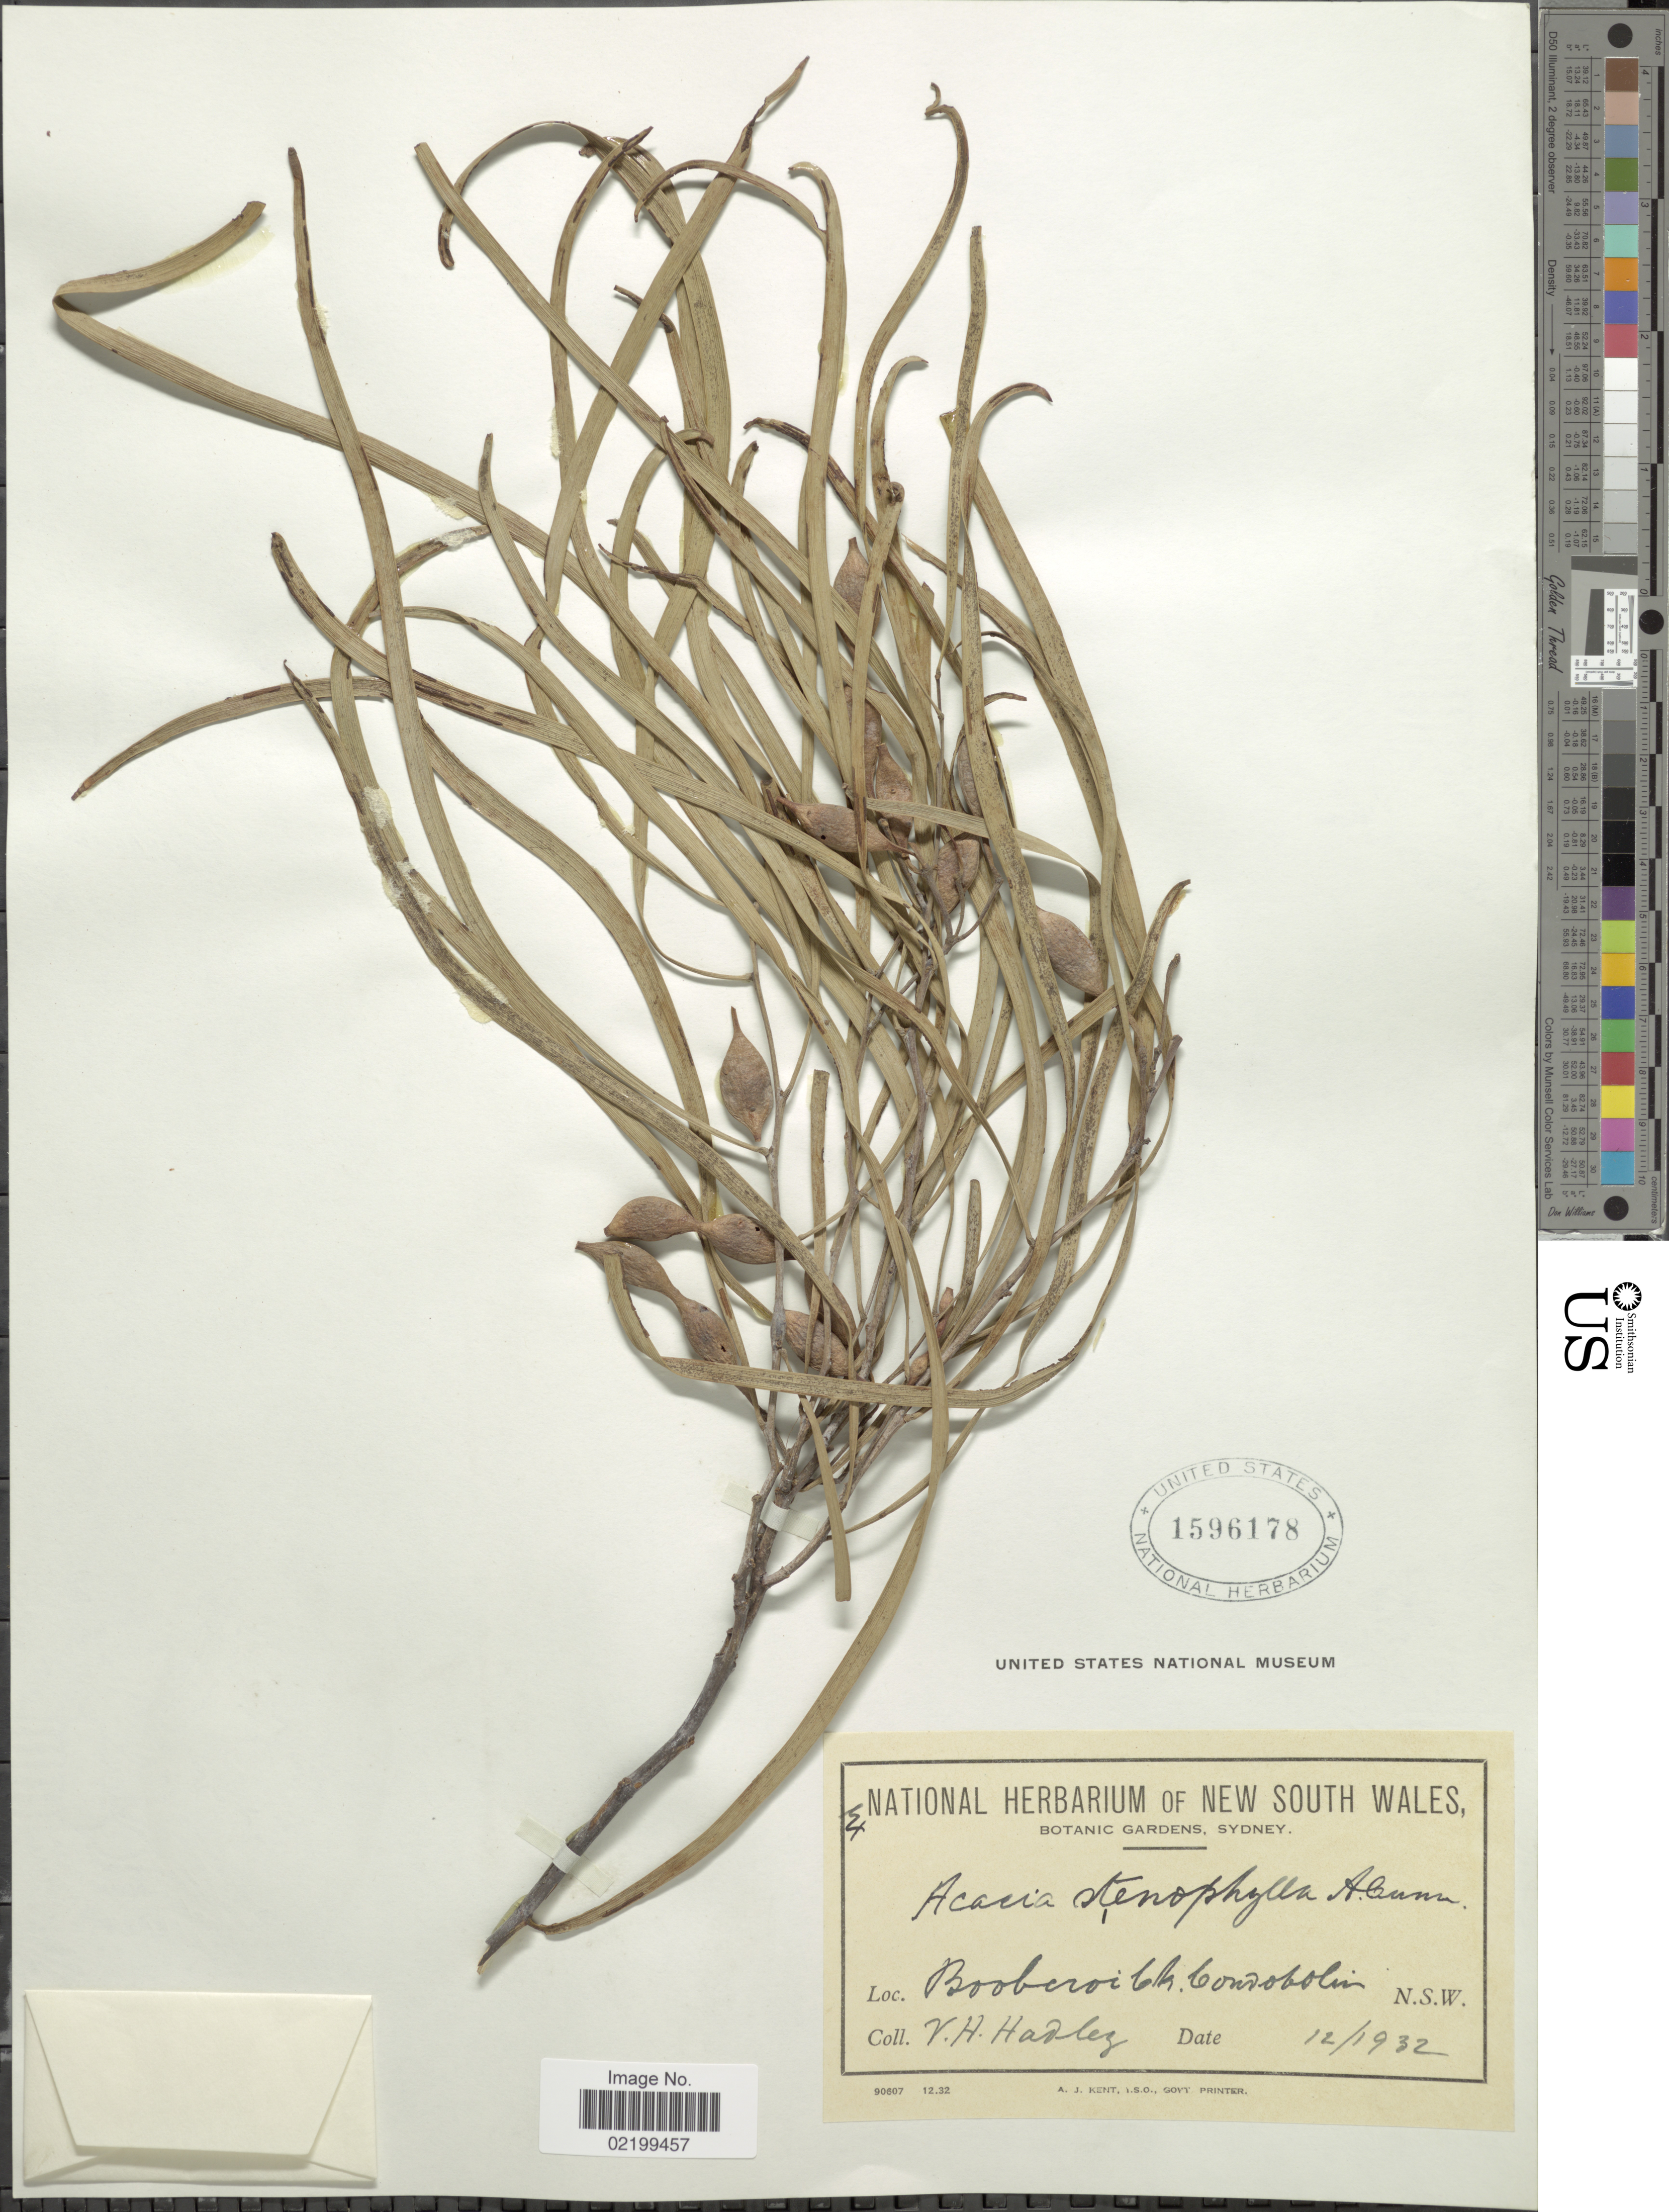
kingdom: Plantae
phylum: Tracheophyta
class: Magnoliopsida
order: Fabales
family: Fabaceae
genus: Acacia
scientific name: Acacia stenophylla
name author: Benth.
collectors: V. Hadley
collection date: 1932-12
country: Australia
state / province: New South Wales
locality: Booberoi CK, Condobolin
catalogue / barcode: US 1596178